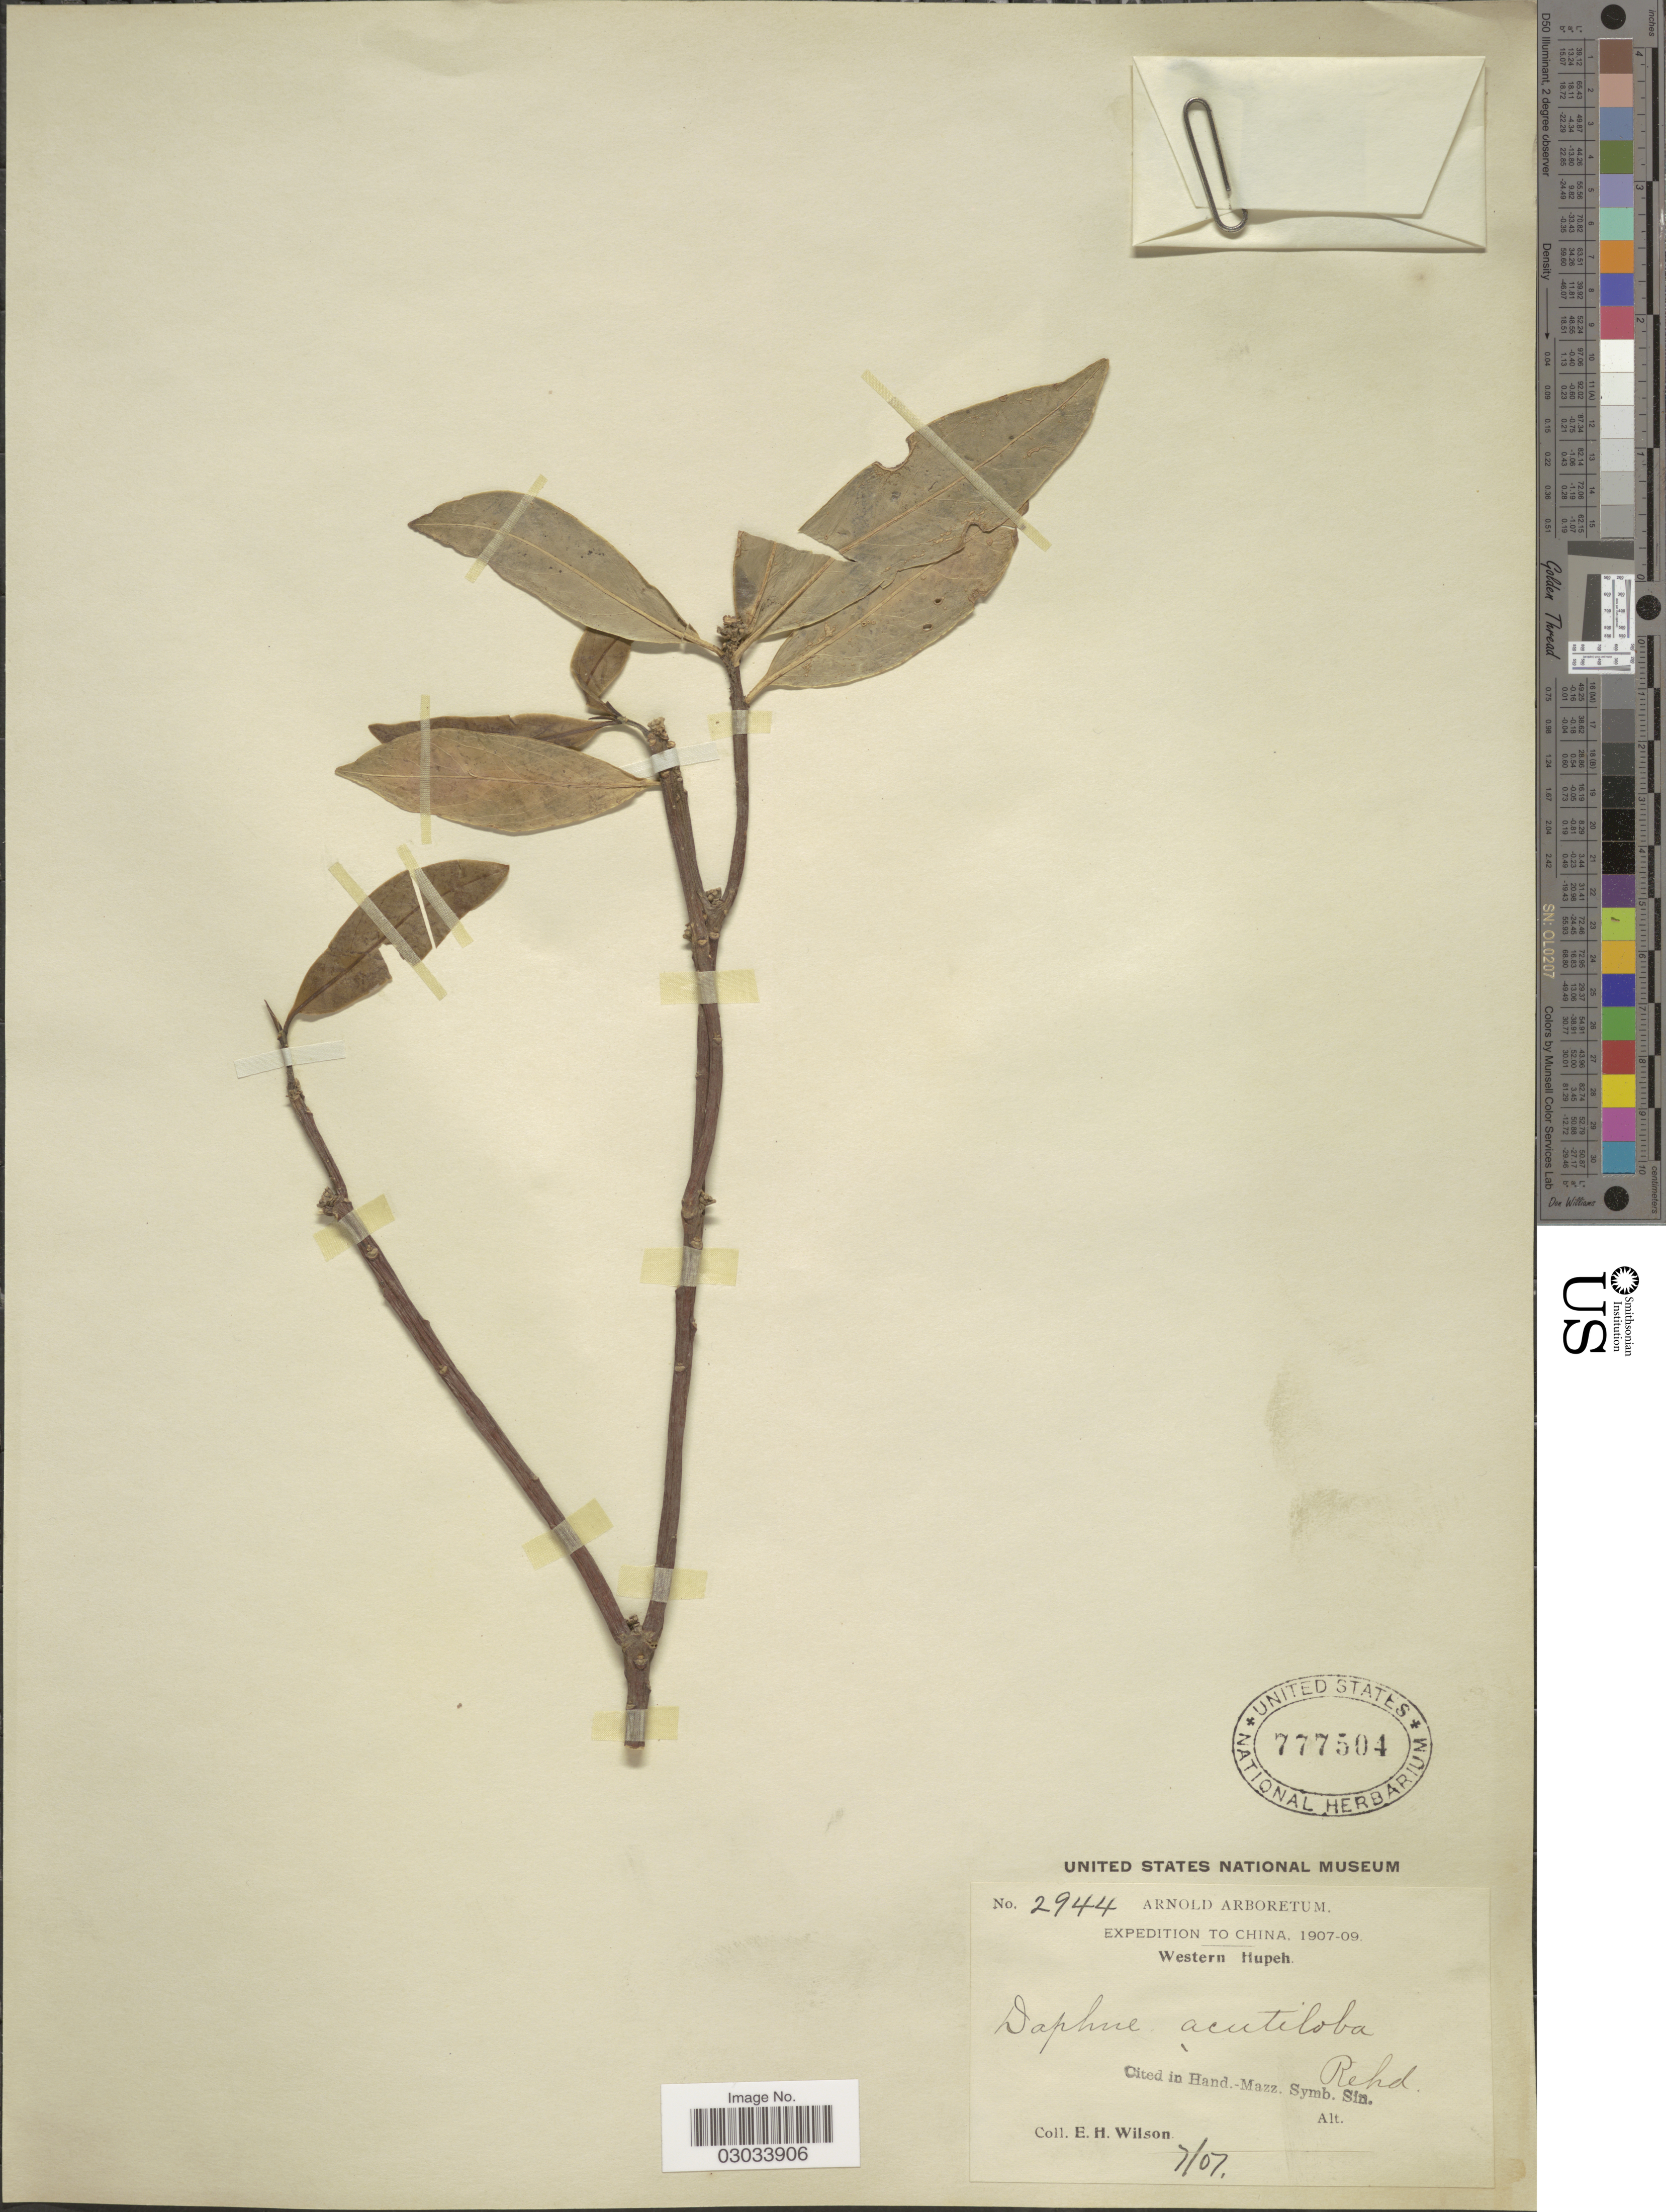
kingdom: Plantae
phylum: Tracheophyta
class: Magnoliopsida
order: Malvales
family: Thymelaeaceae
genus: Daphne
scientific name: Daphne acutiloba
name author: Rehder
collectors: E. Wilson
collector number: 2944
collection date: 1907-07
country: China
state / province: Hubei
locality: Western Hupeh.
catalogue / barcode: US 777504